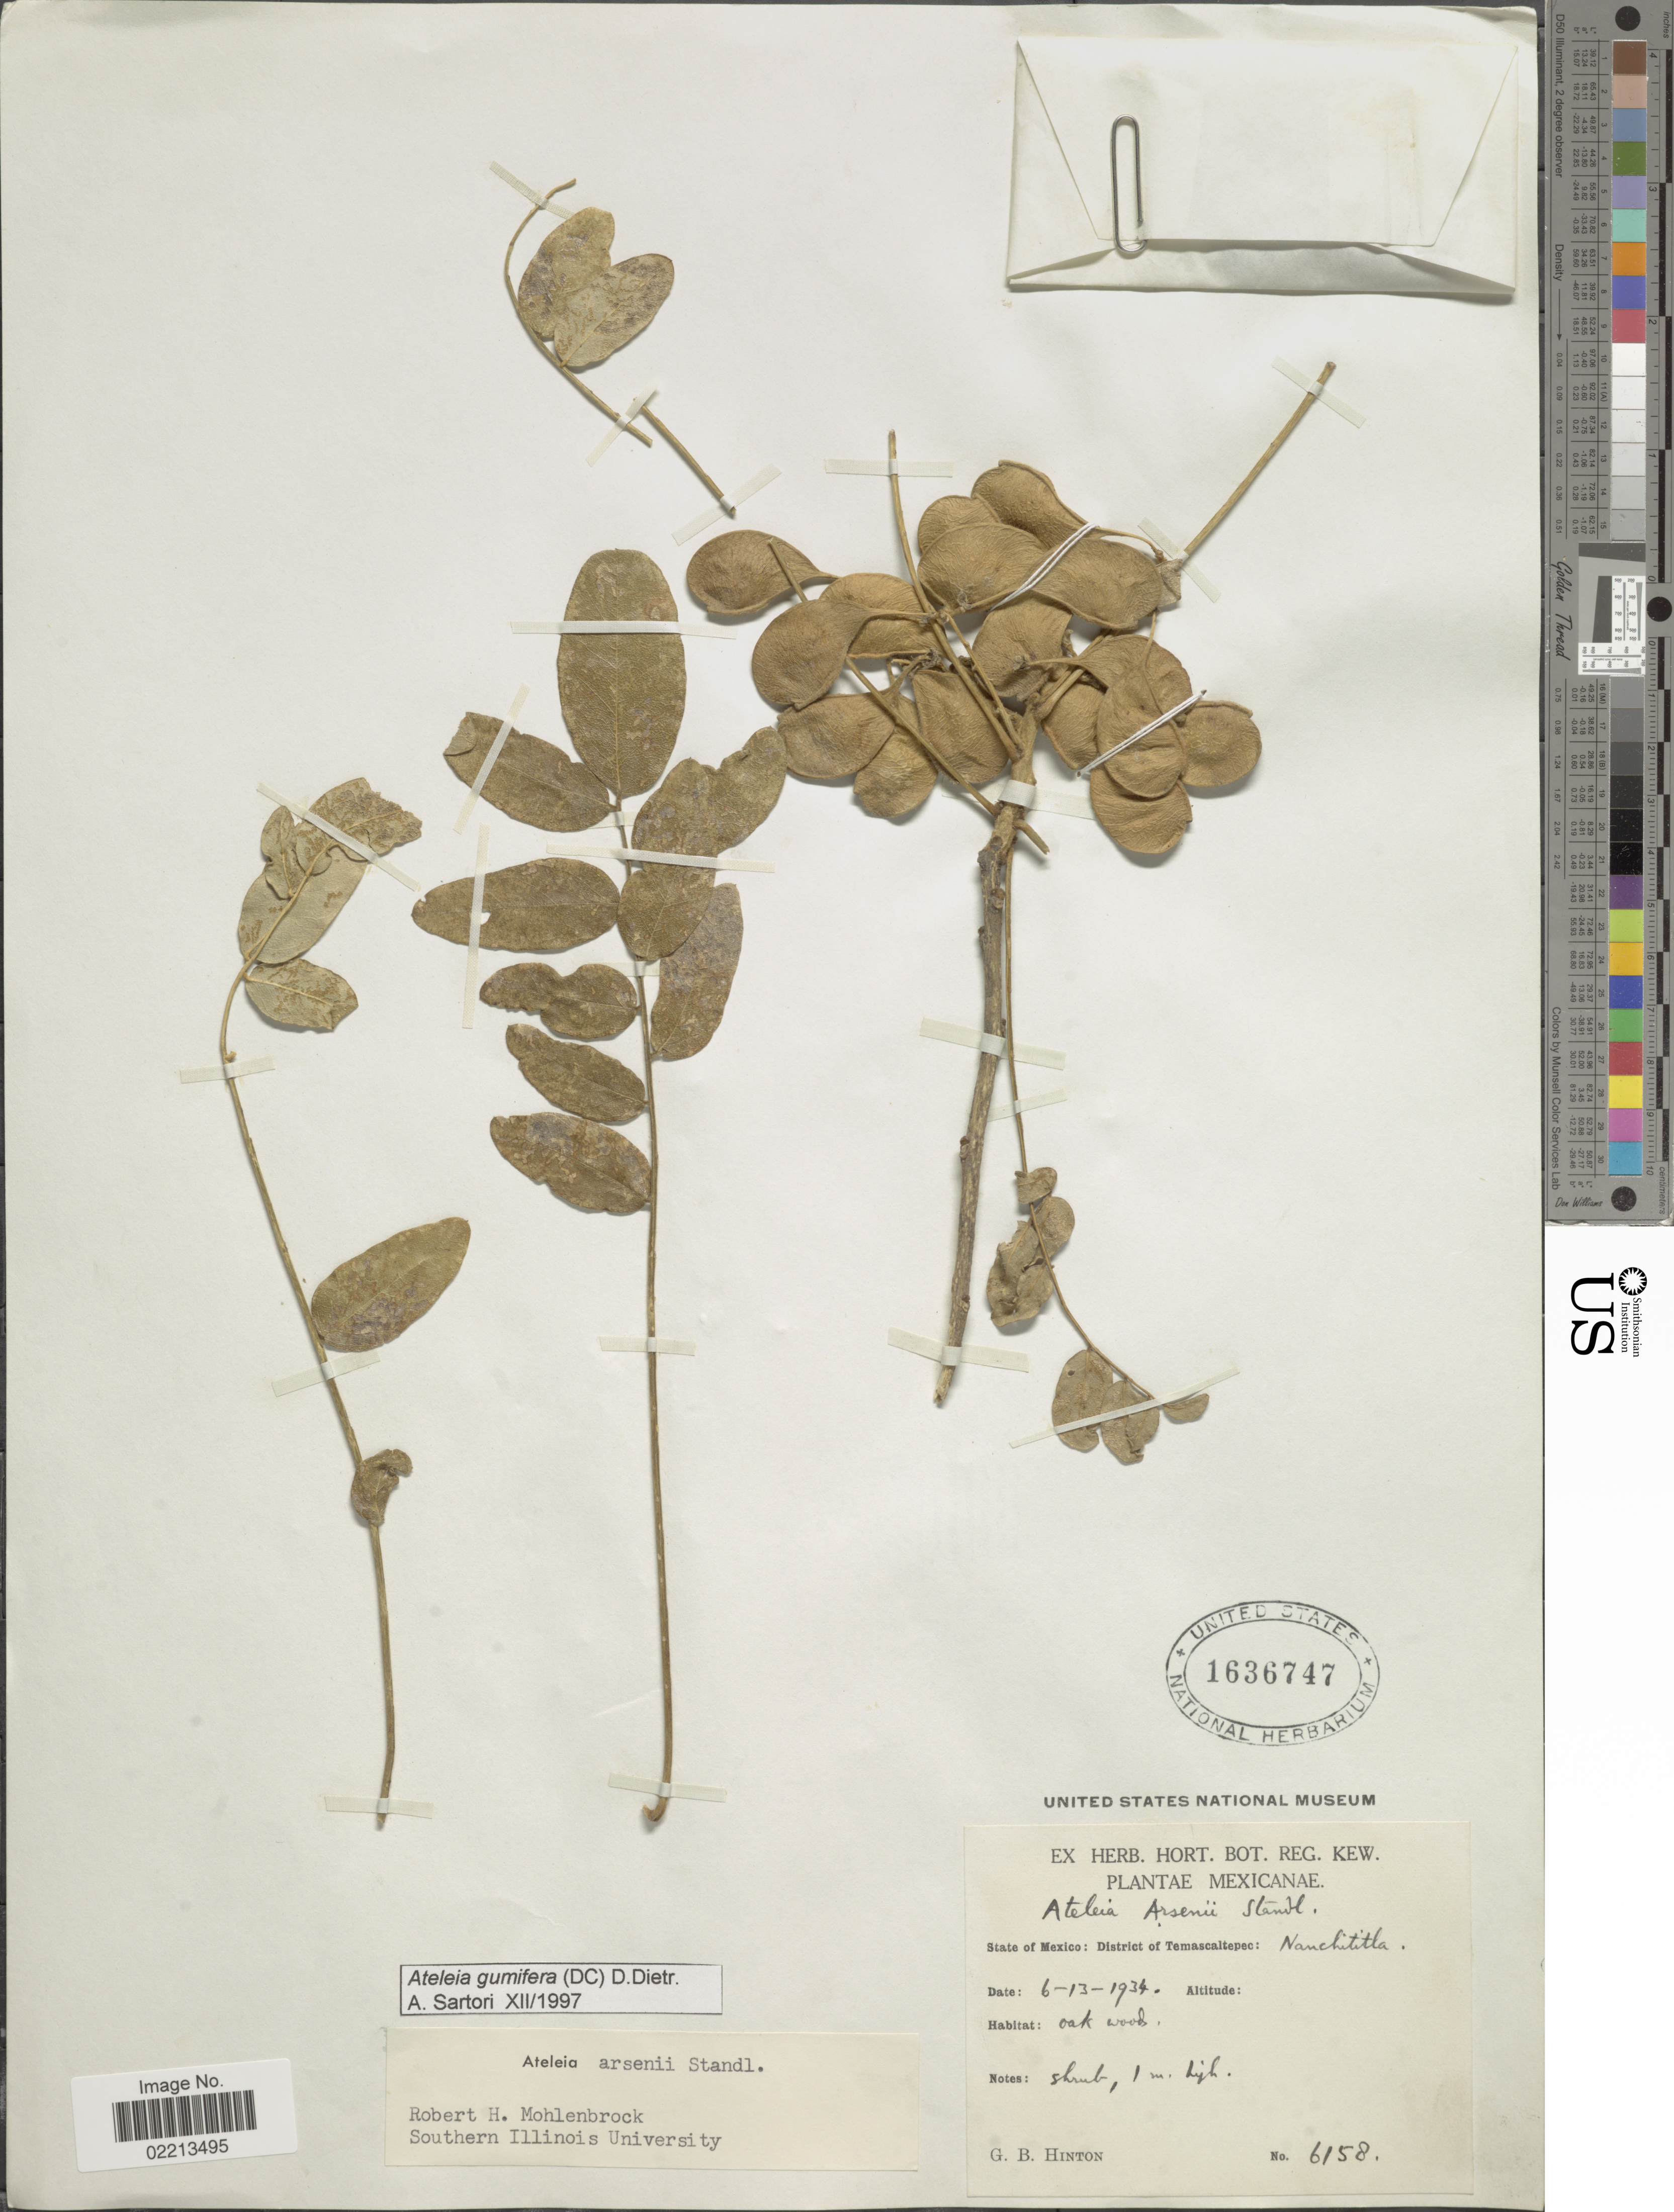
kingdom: Plantae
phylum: Tracheophyta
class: Magnoliopsida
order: Fabales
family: Fabaceae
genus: Ateleia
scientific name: Ateleia gummifera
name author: (Bertero ex DC.) D. Dietr.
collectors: G. B. Hinton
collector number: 6158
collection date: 1934-06-13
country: Mexico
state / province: México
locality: District of Temascaltepec: Nanchititla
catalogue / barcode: US 1636747